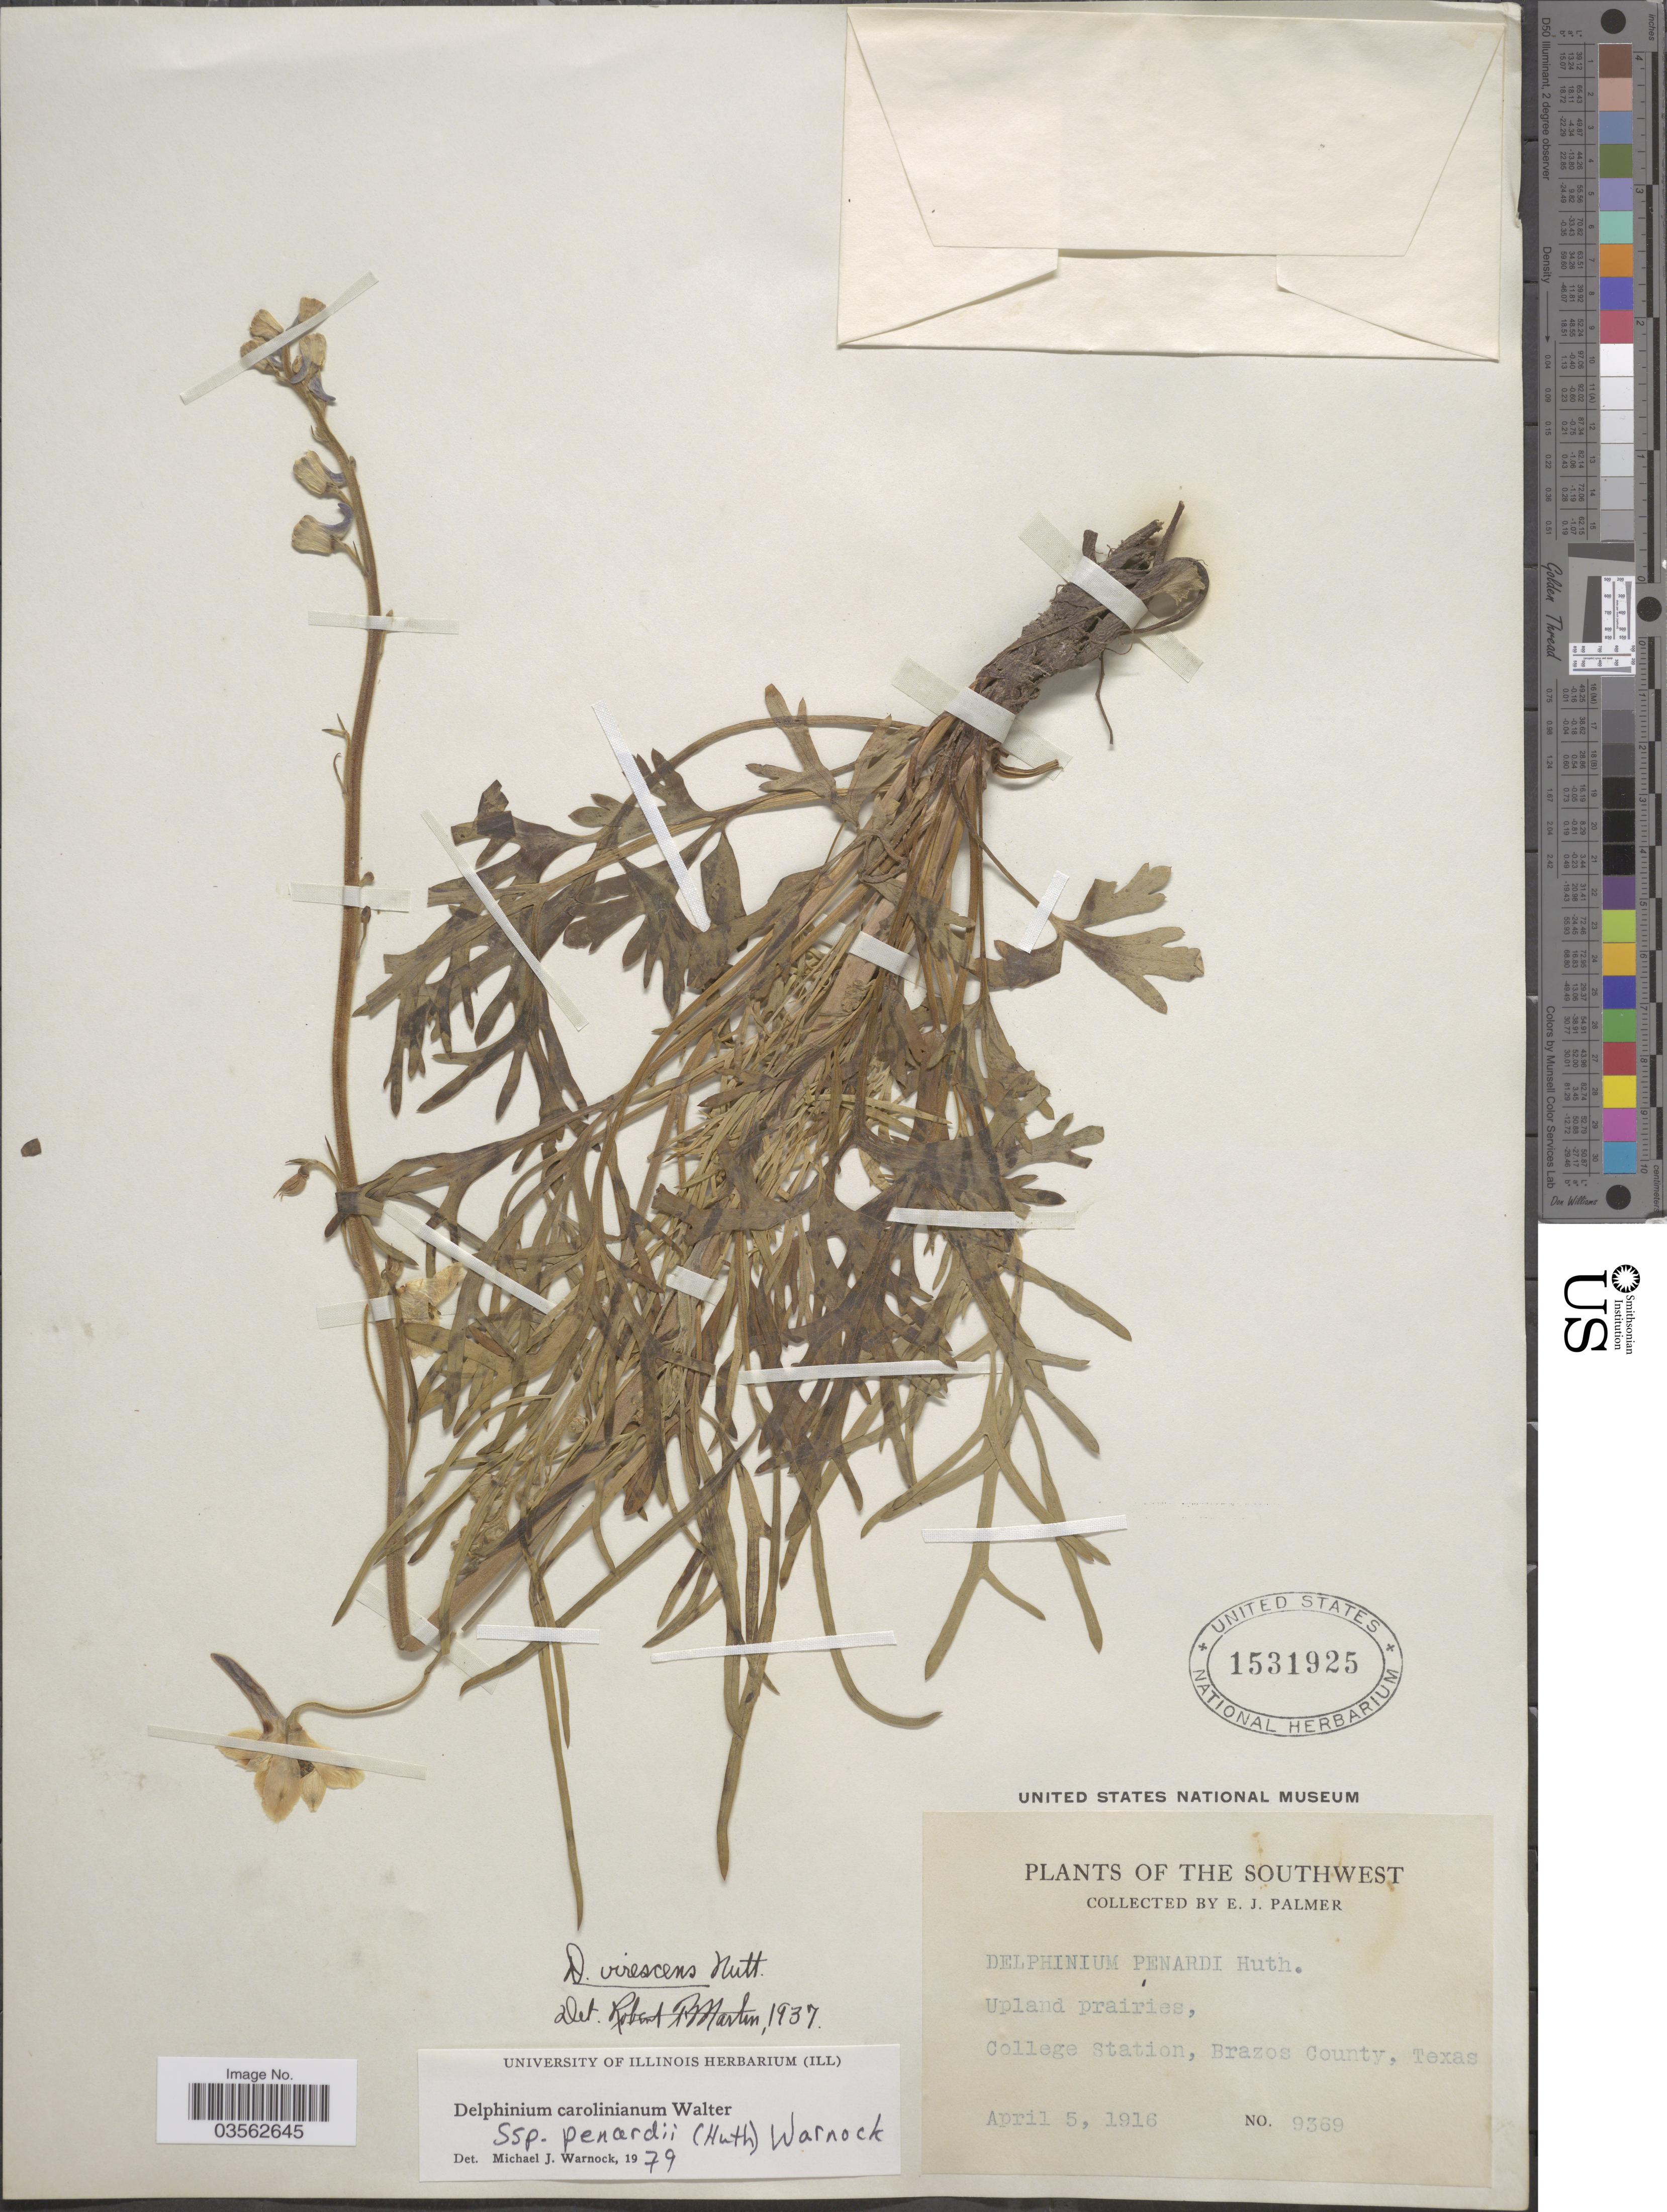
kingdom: Plantae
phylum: Tracheophyta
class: Magnoliopsida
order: Ranunculales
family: Ranunculaceae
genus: Delphinium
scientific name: Delphinium carolinianum subsp. penardii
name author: (Huth) M.J. Warnock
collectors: E. J. Palmer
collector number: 9369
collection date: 1916-04-05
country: United States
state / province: Texas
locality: The Southwest. College Station, Brazos County.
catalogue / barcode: US 1531925